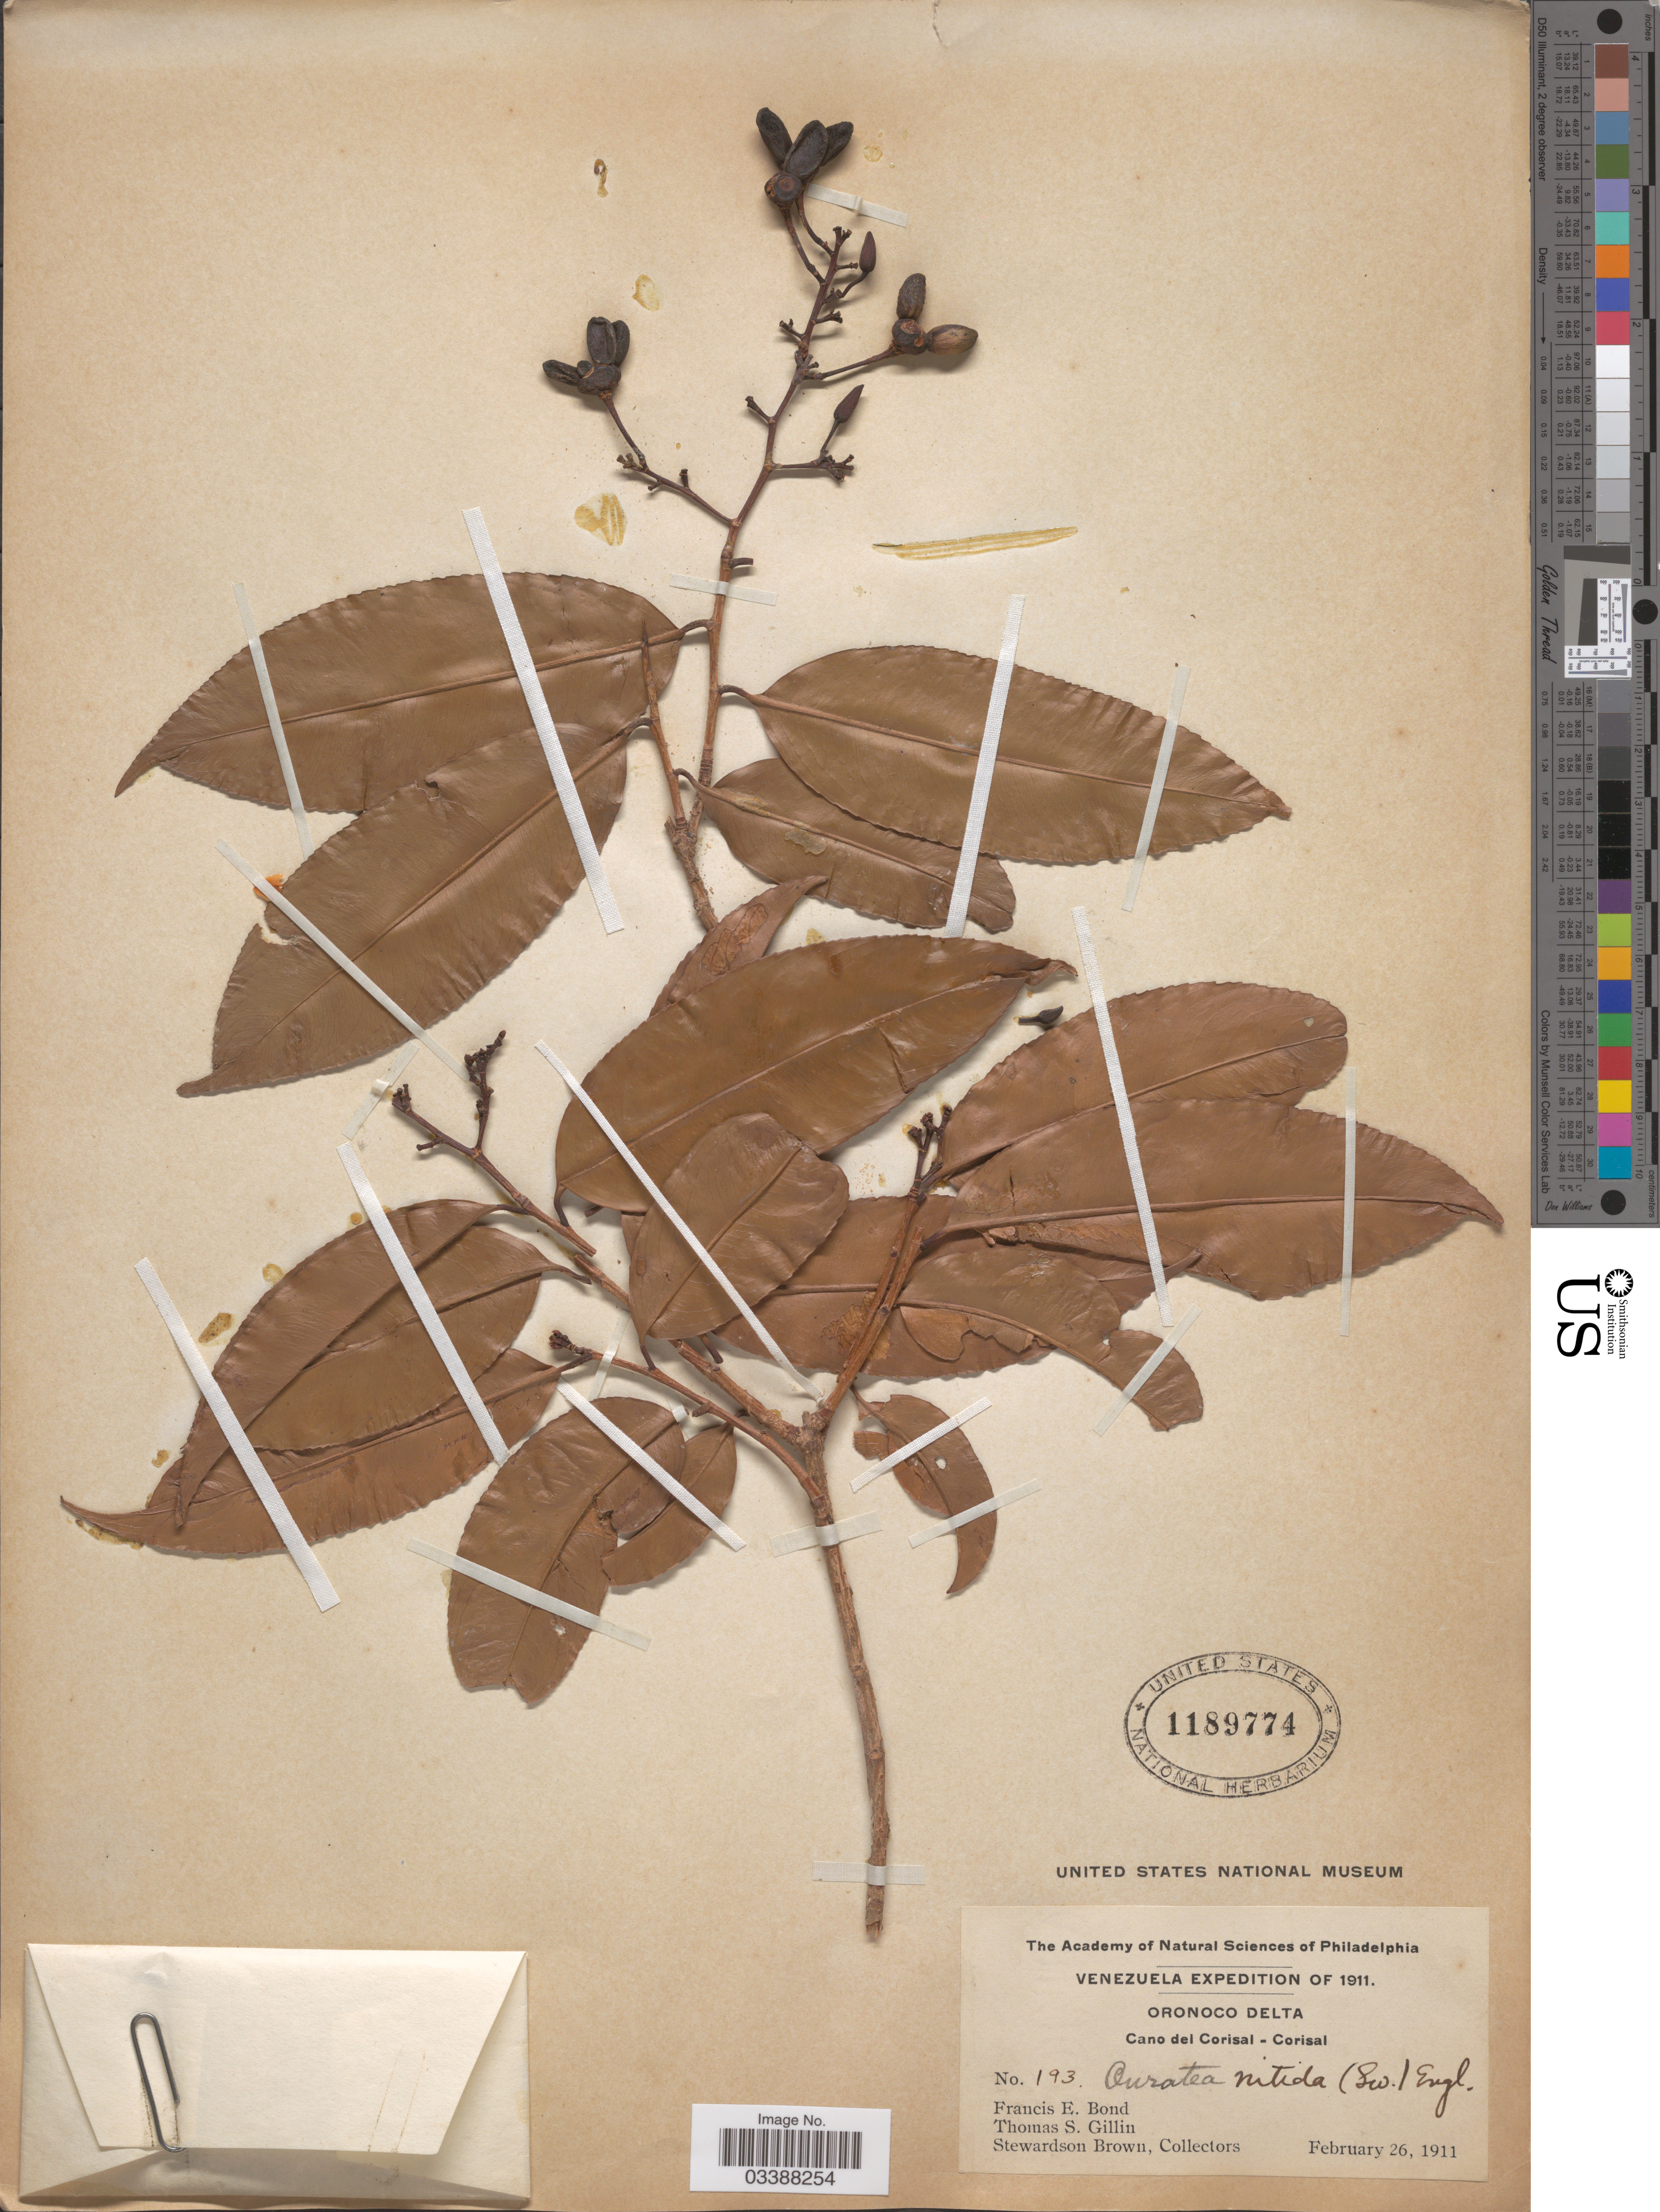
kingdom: Plantae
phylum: Tracheophyta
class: Magnoliopsida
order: Malpighiales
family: Ochnaceae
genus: Ouratea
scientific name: Ouratea nitida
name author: (Sw.) Engl.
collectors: F. Bond, T. Gillin & S. Brown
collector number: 193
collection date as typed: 26-28 February 1911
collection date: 1911-02-26/1911-02-28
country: Venezuela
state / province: Monagas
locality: Corozal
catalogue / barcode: US 1189774